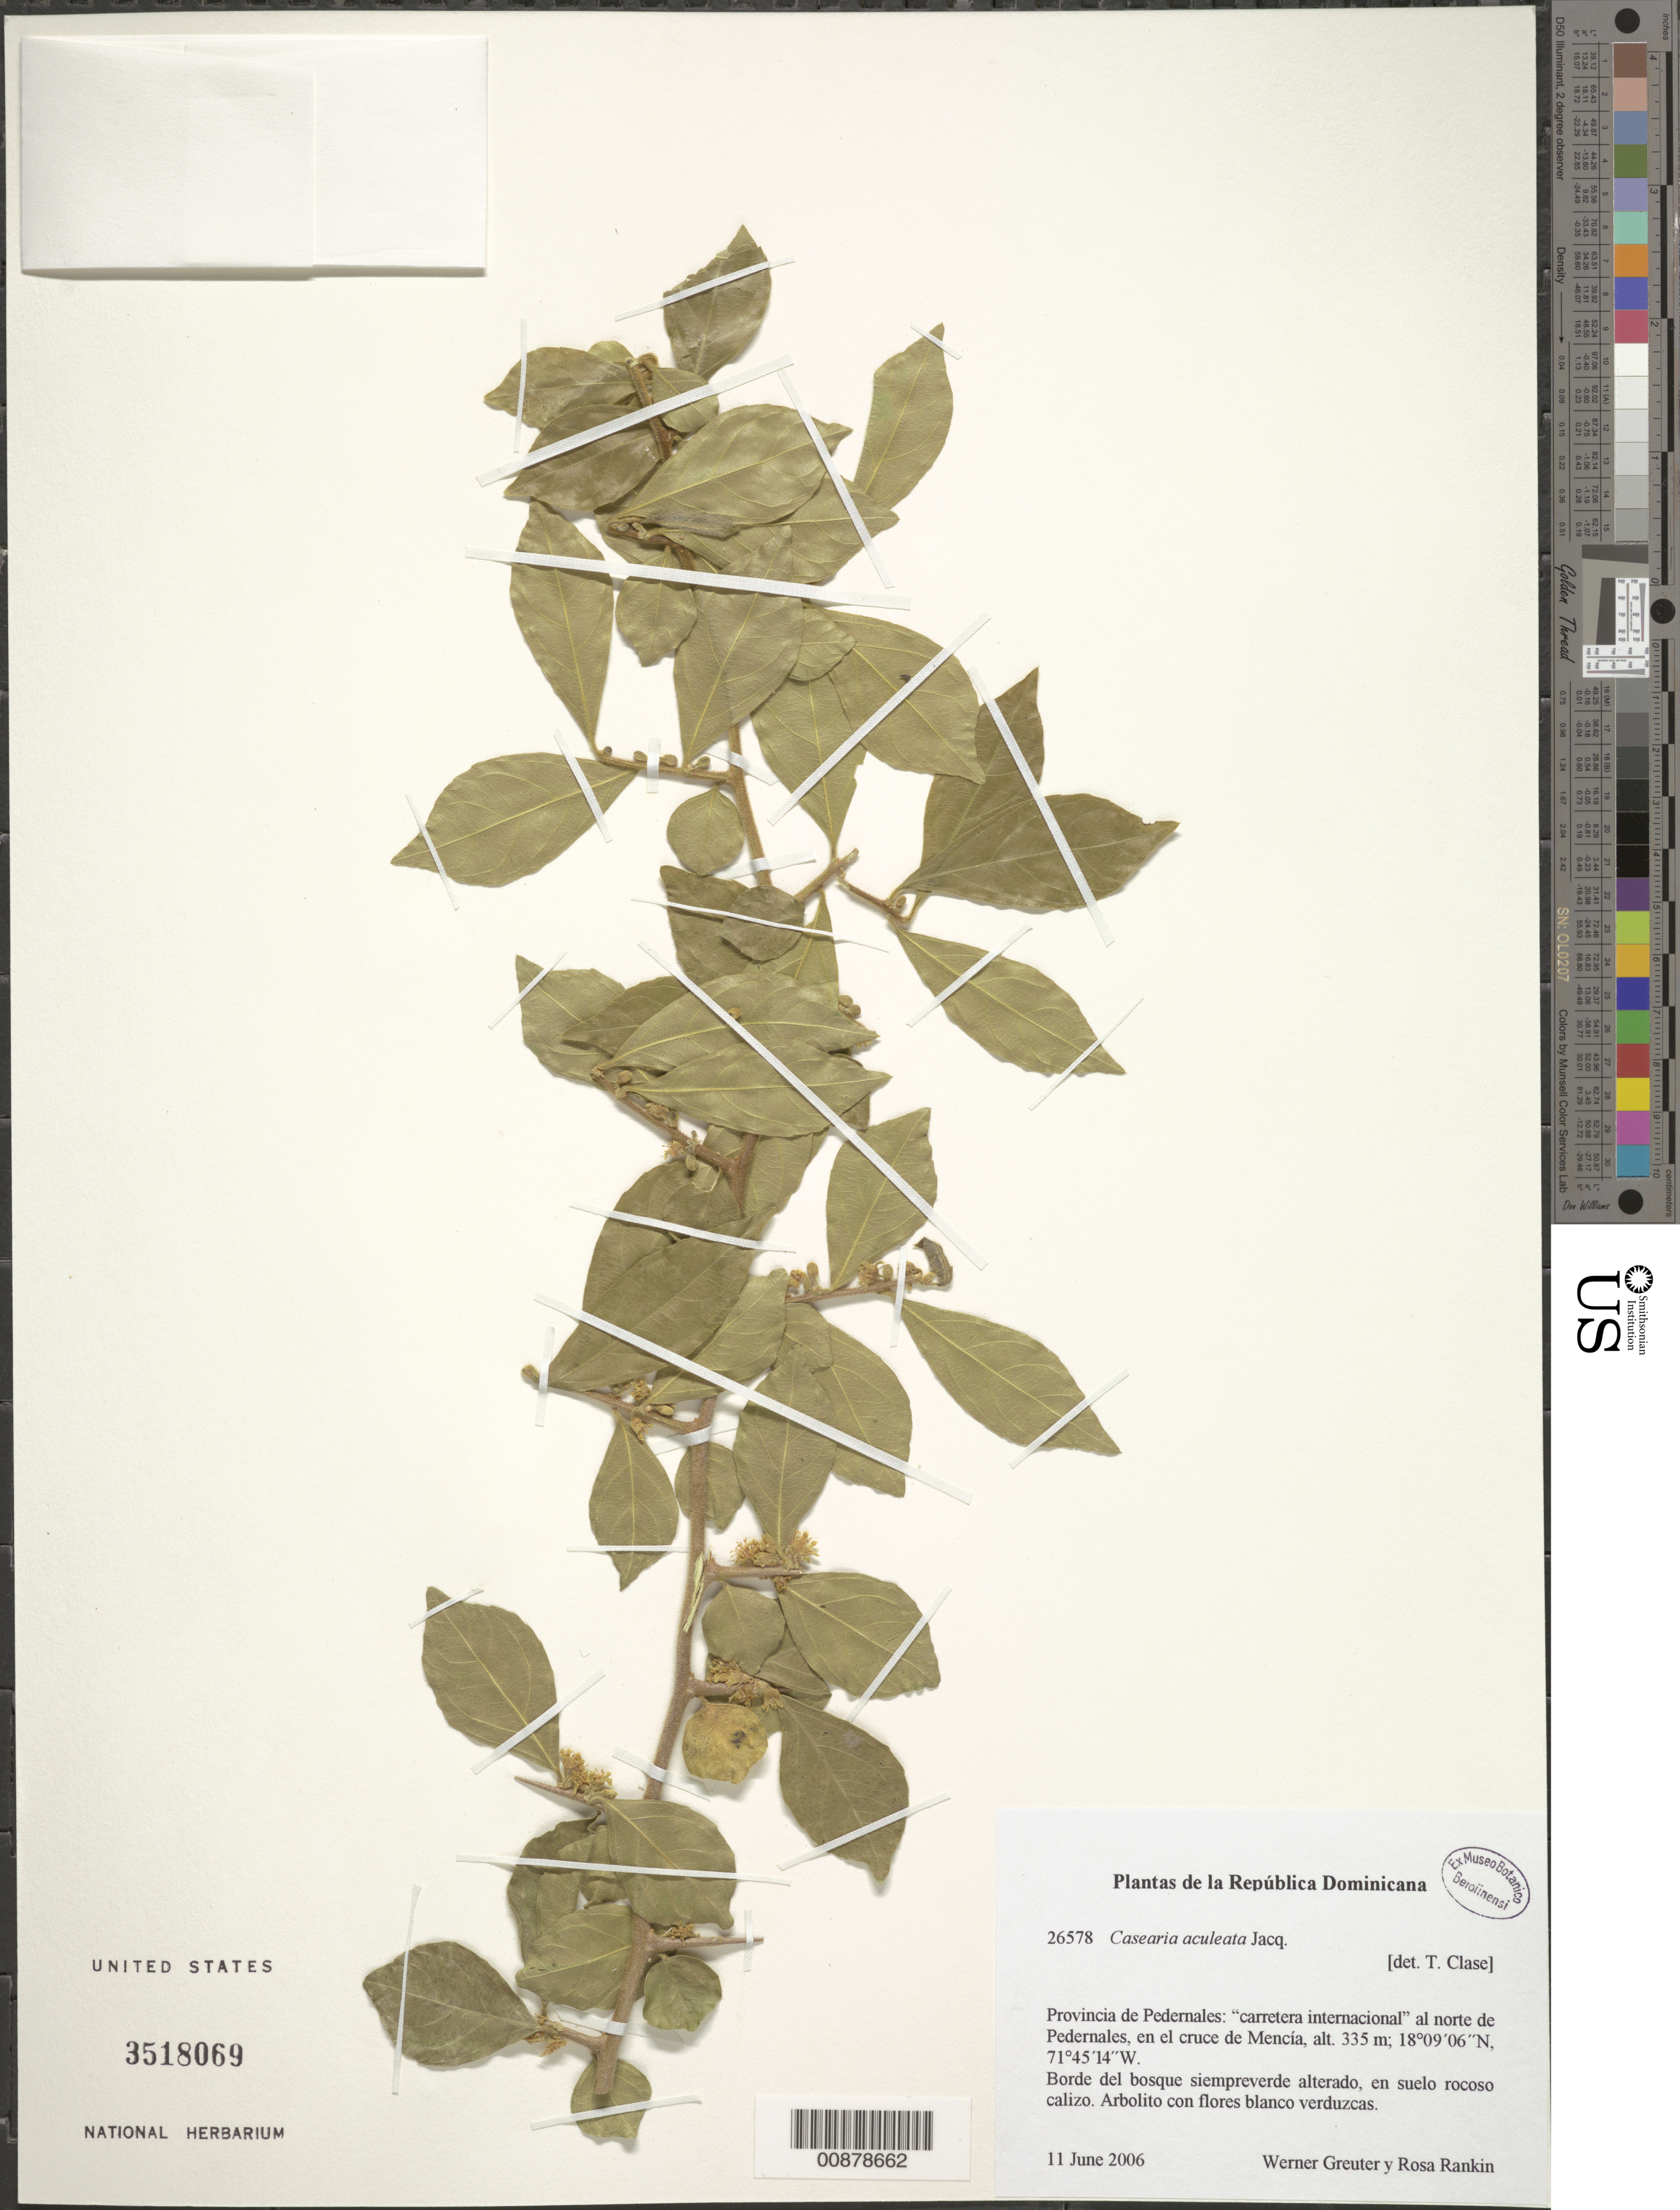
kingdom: Plantae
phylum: Tracheophyta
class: Magnoliopsida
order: Malpighiales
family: Salicaceae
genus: Casearia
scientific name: Casearia aculeata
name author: Jacq.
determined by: Clase, T.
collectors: W. Greuter & R. Rankin Rodriguez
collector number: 26578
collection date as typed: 11 Jun 2006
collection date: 2006-06-11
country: Dominican Republic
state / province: Pedernales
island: Hispaniola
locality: "Carretera internacional" al norte de Pedernales y al sur del cruce de Mencía.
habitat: Bosque siempreverde alterado y borde de la carretera, en suelo rocoso calizo.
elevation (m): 335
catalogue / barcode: US 3518069